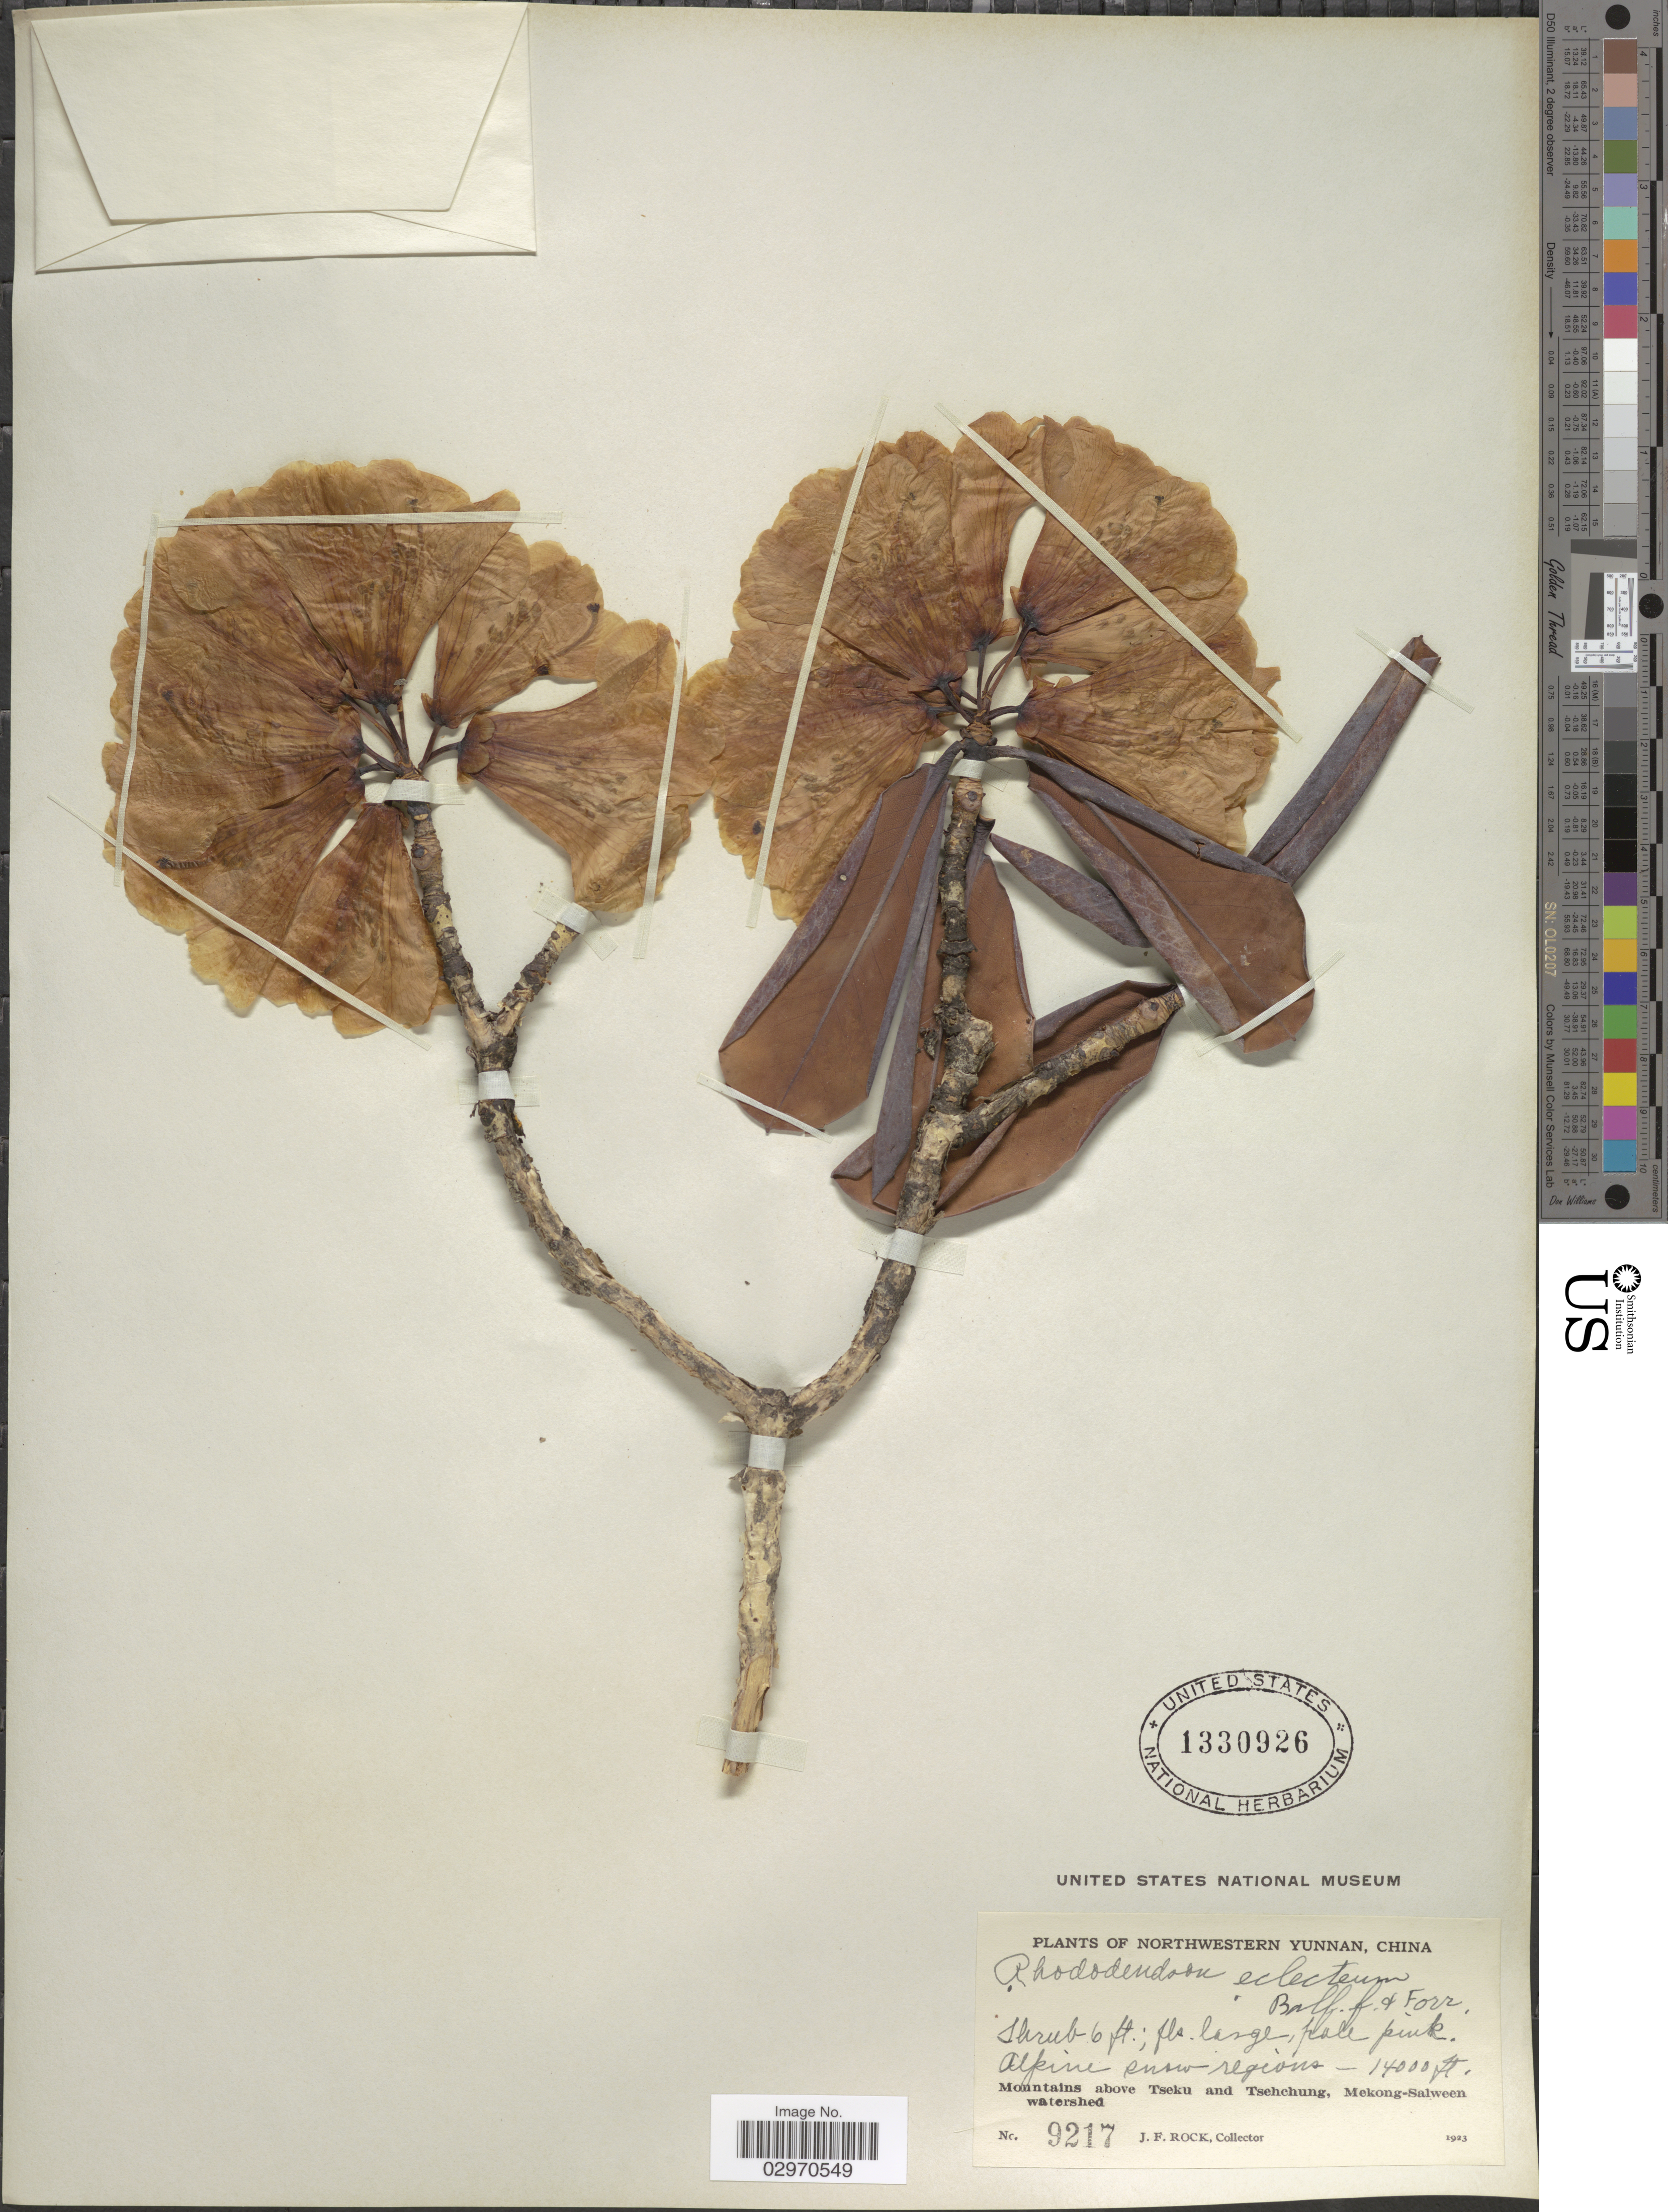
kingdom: Plantae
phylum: Tracheophyta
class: Magnoliopsida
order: Ericales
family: Ericaceae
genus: Rhododendron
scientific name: Rhododendron eclecteum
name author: Balf. f. & Forrest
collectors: J. Rock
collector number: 9217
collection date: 1923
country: China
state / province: Yunnan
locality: Northwestern Yunnan. Alpine snow regions. Mountains above Tseku and Tsehchung, Mekong-Salween watershed.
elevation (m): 4267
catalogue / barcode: US 1330926